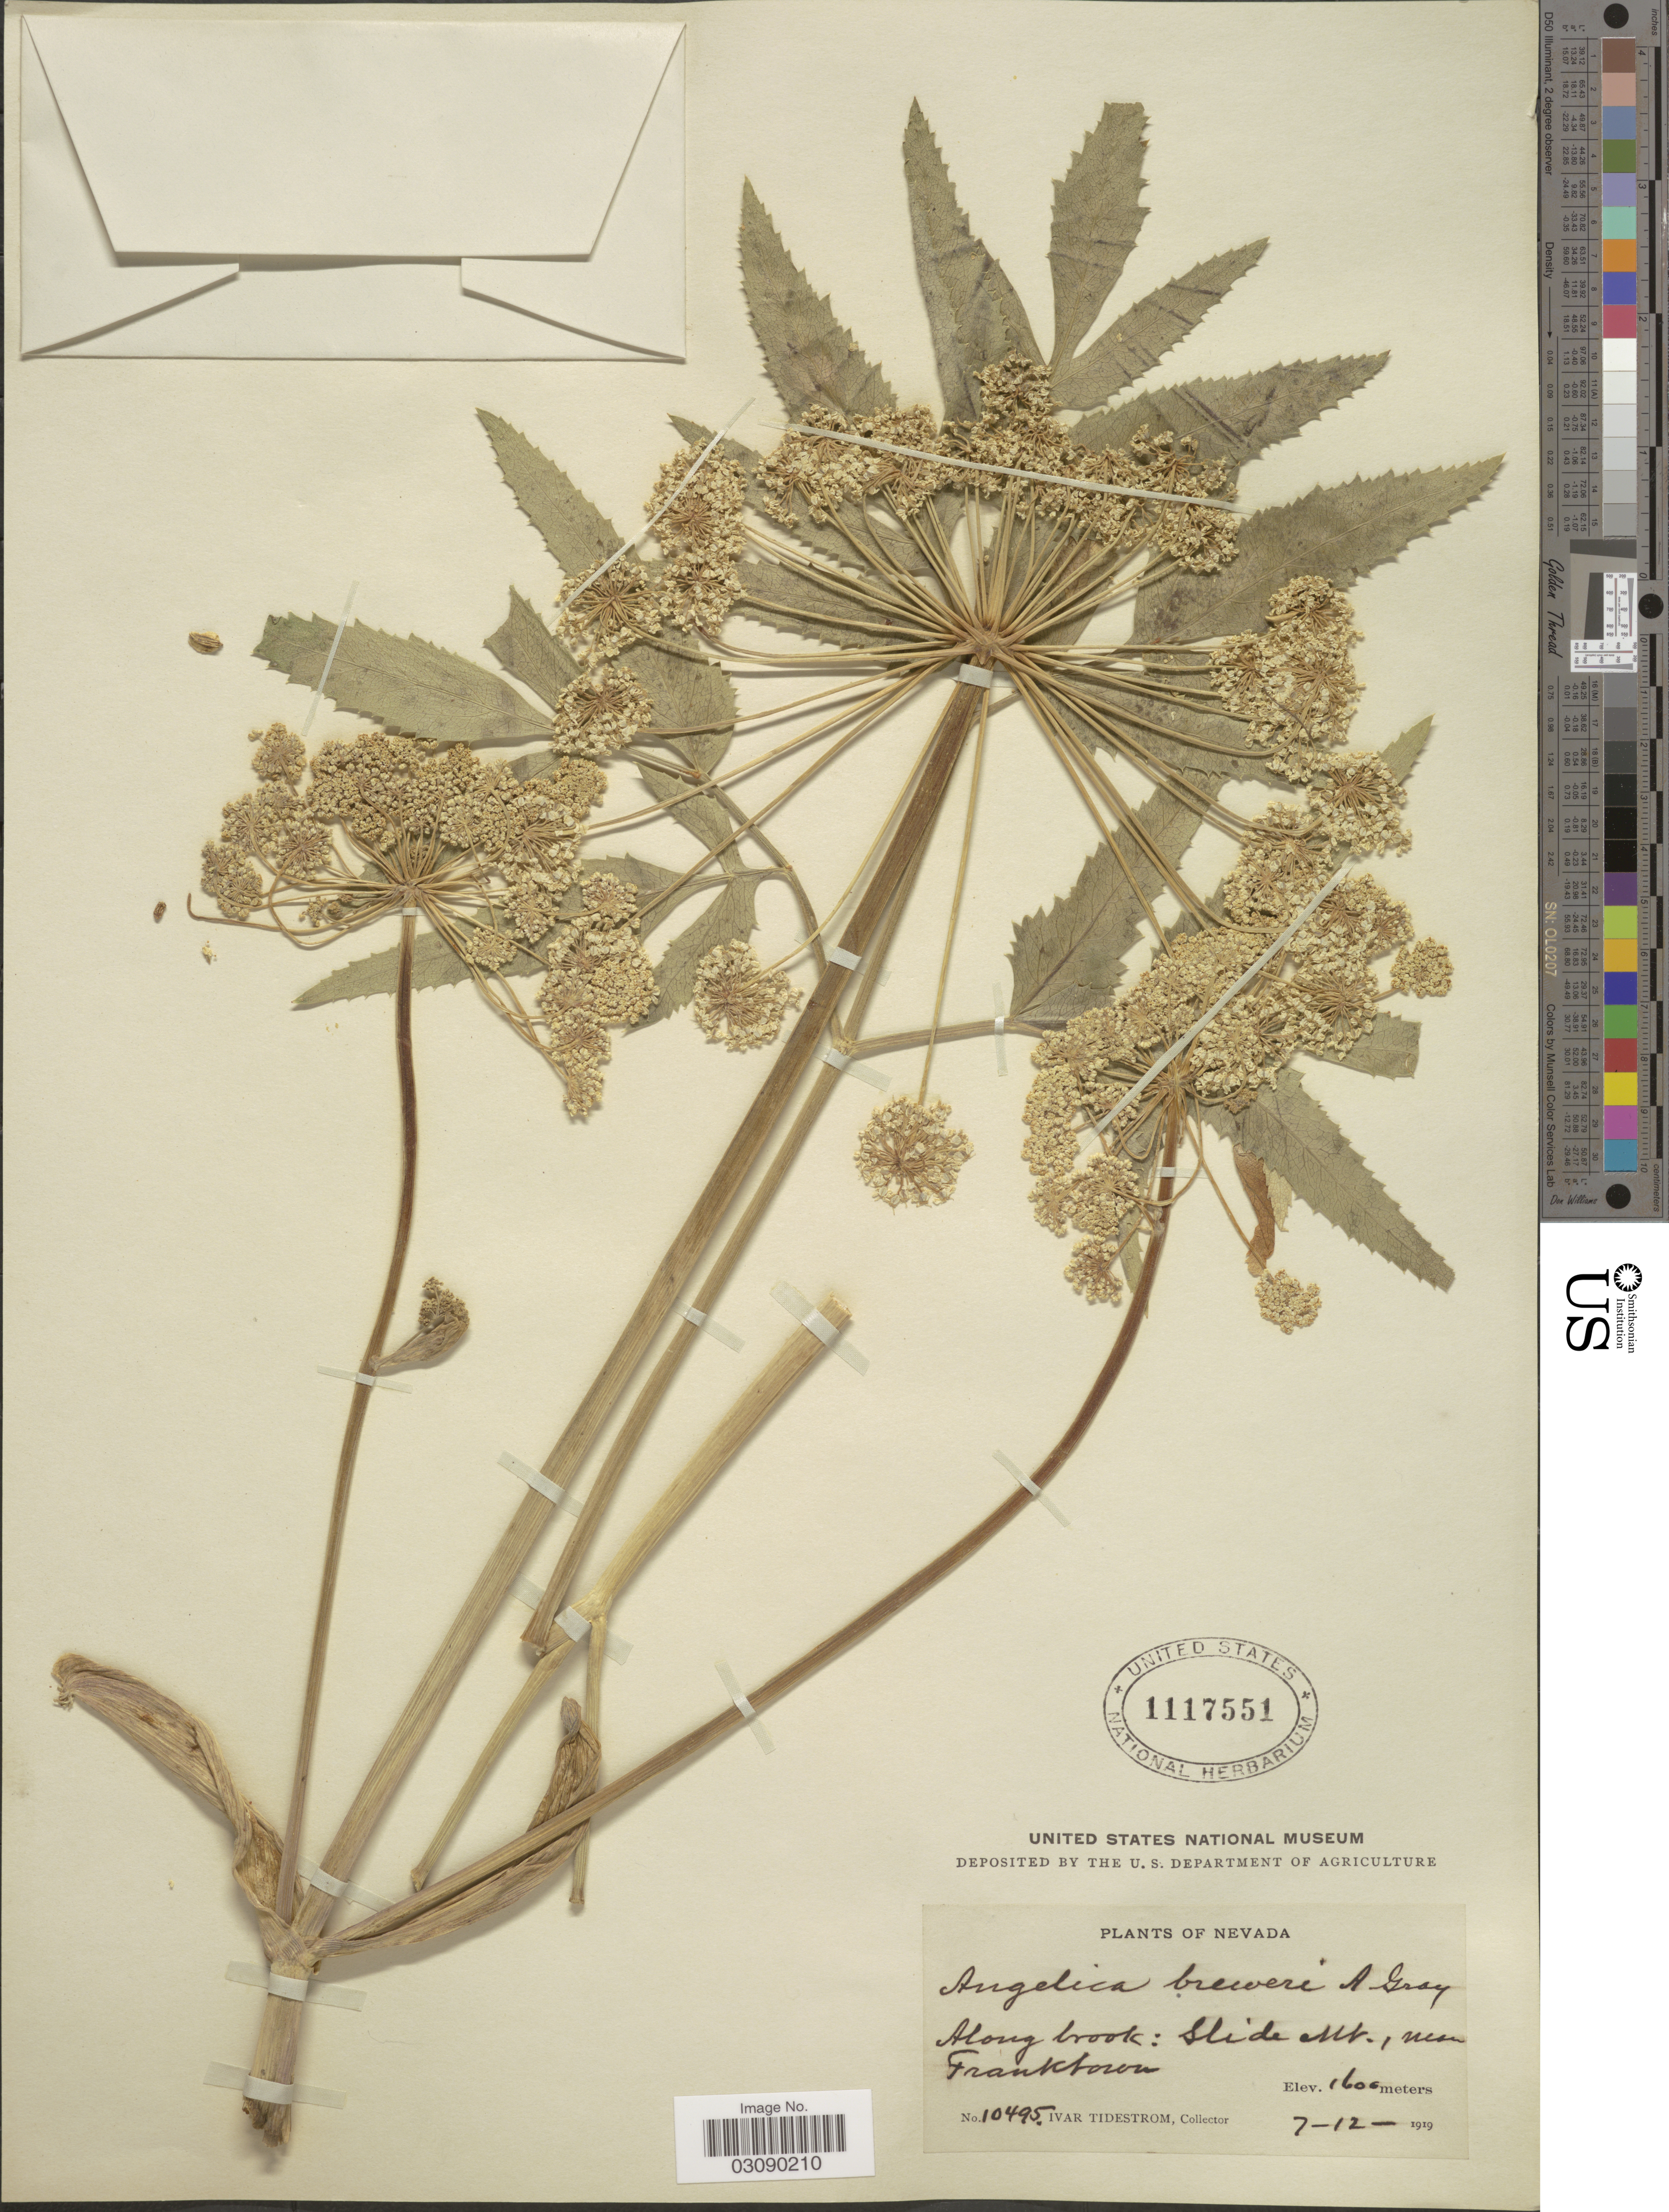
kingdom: Plantae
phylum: Tracheophyta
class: Magnoliopsida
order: Apiales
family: Apiaceae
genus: Angelica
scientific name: Angelica breweri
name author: A. Gray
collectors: I. F. Tidestrom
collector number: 10495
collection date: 1919-07-12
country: United States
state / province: Nevada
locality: Along brook: Slide Mt., near Franktown.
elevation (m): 1600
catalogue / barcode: US 1117551